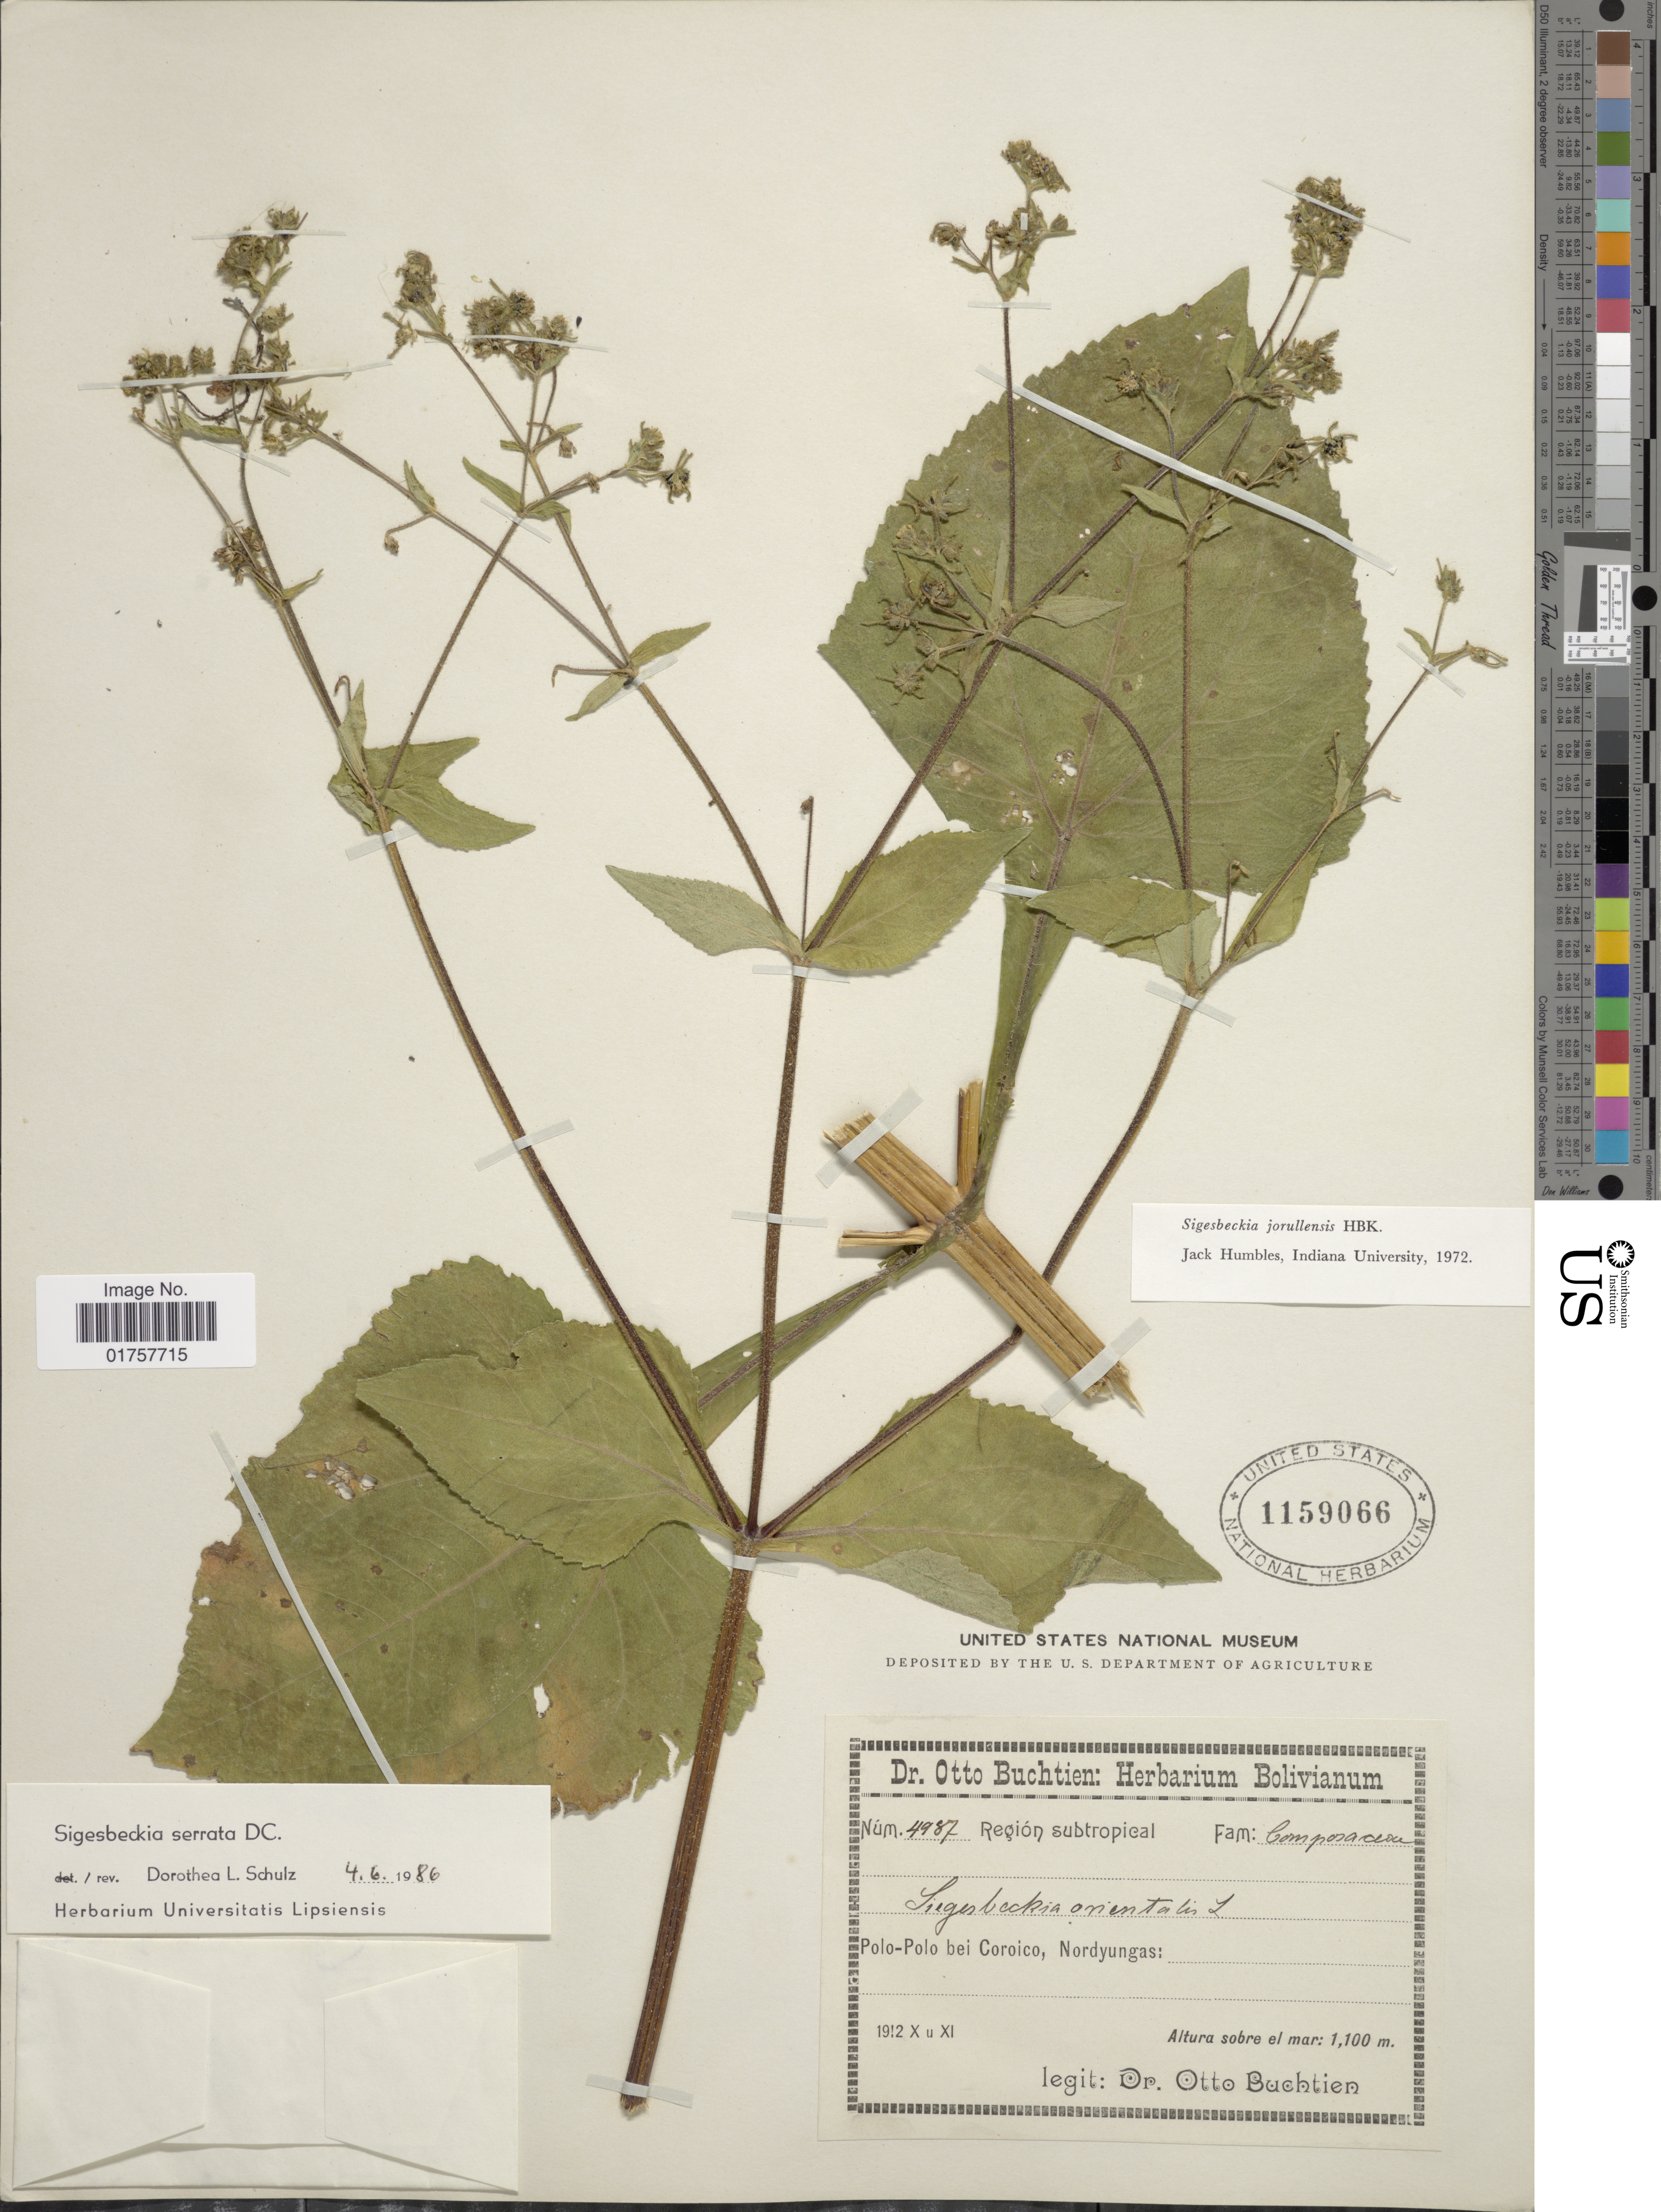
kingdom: Plantae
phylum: Tracheophyta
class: Magnoliopsida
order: Asterales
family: Asteraceae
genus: Sigesbeckia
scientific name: Sigesbeckia serrata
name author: DC.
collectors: O. Buchtien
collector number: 4987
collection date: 1921-10/1921-11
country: Bolivia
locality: Región subtropical. Polo-Polo bei Coroico, Nordyungas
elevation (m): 1100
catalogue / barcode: US 1159066